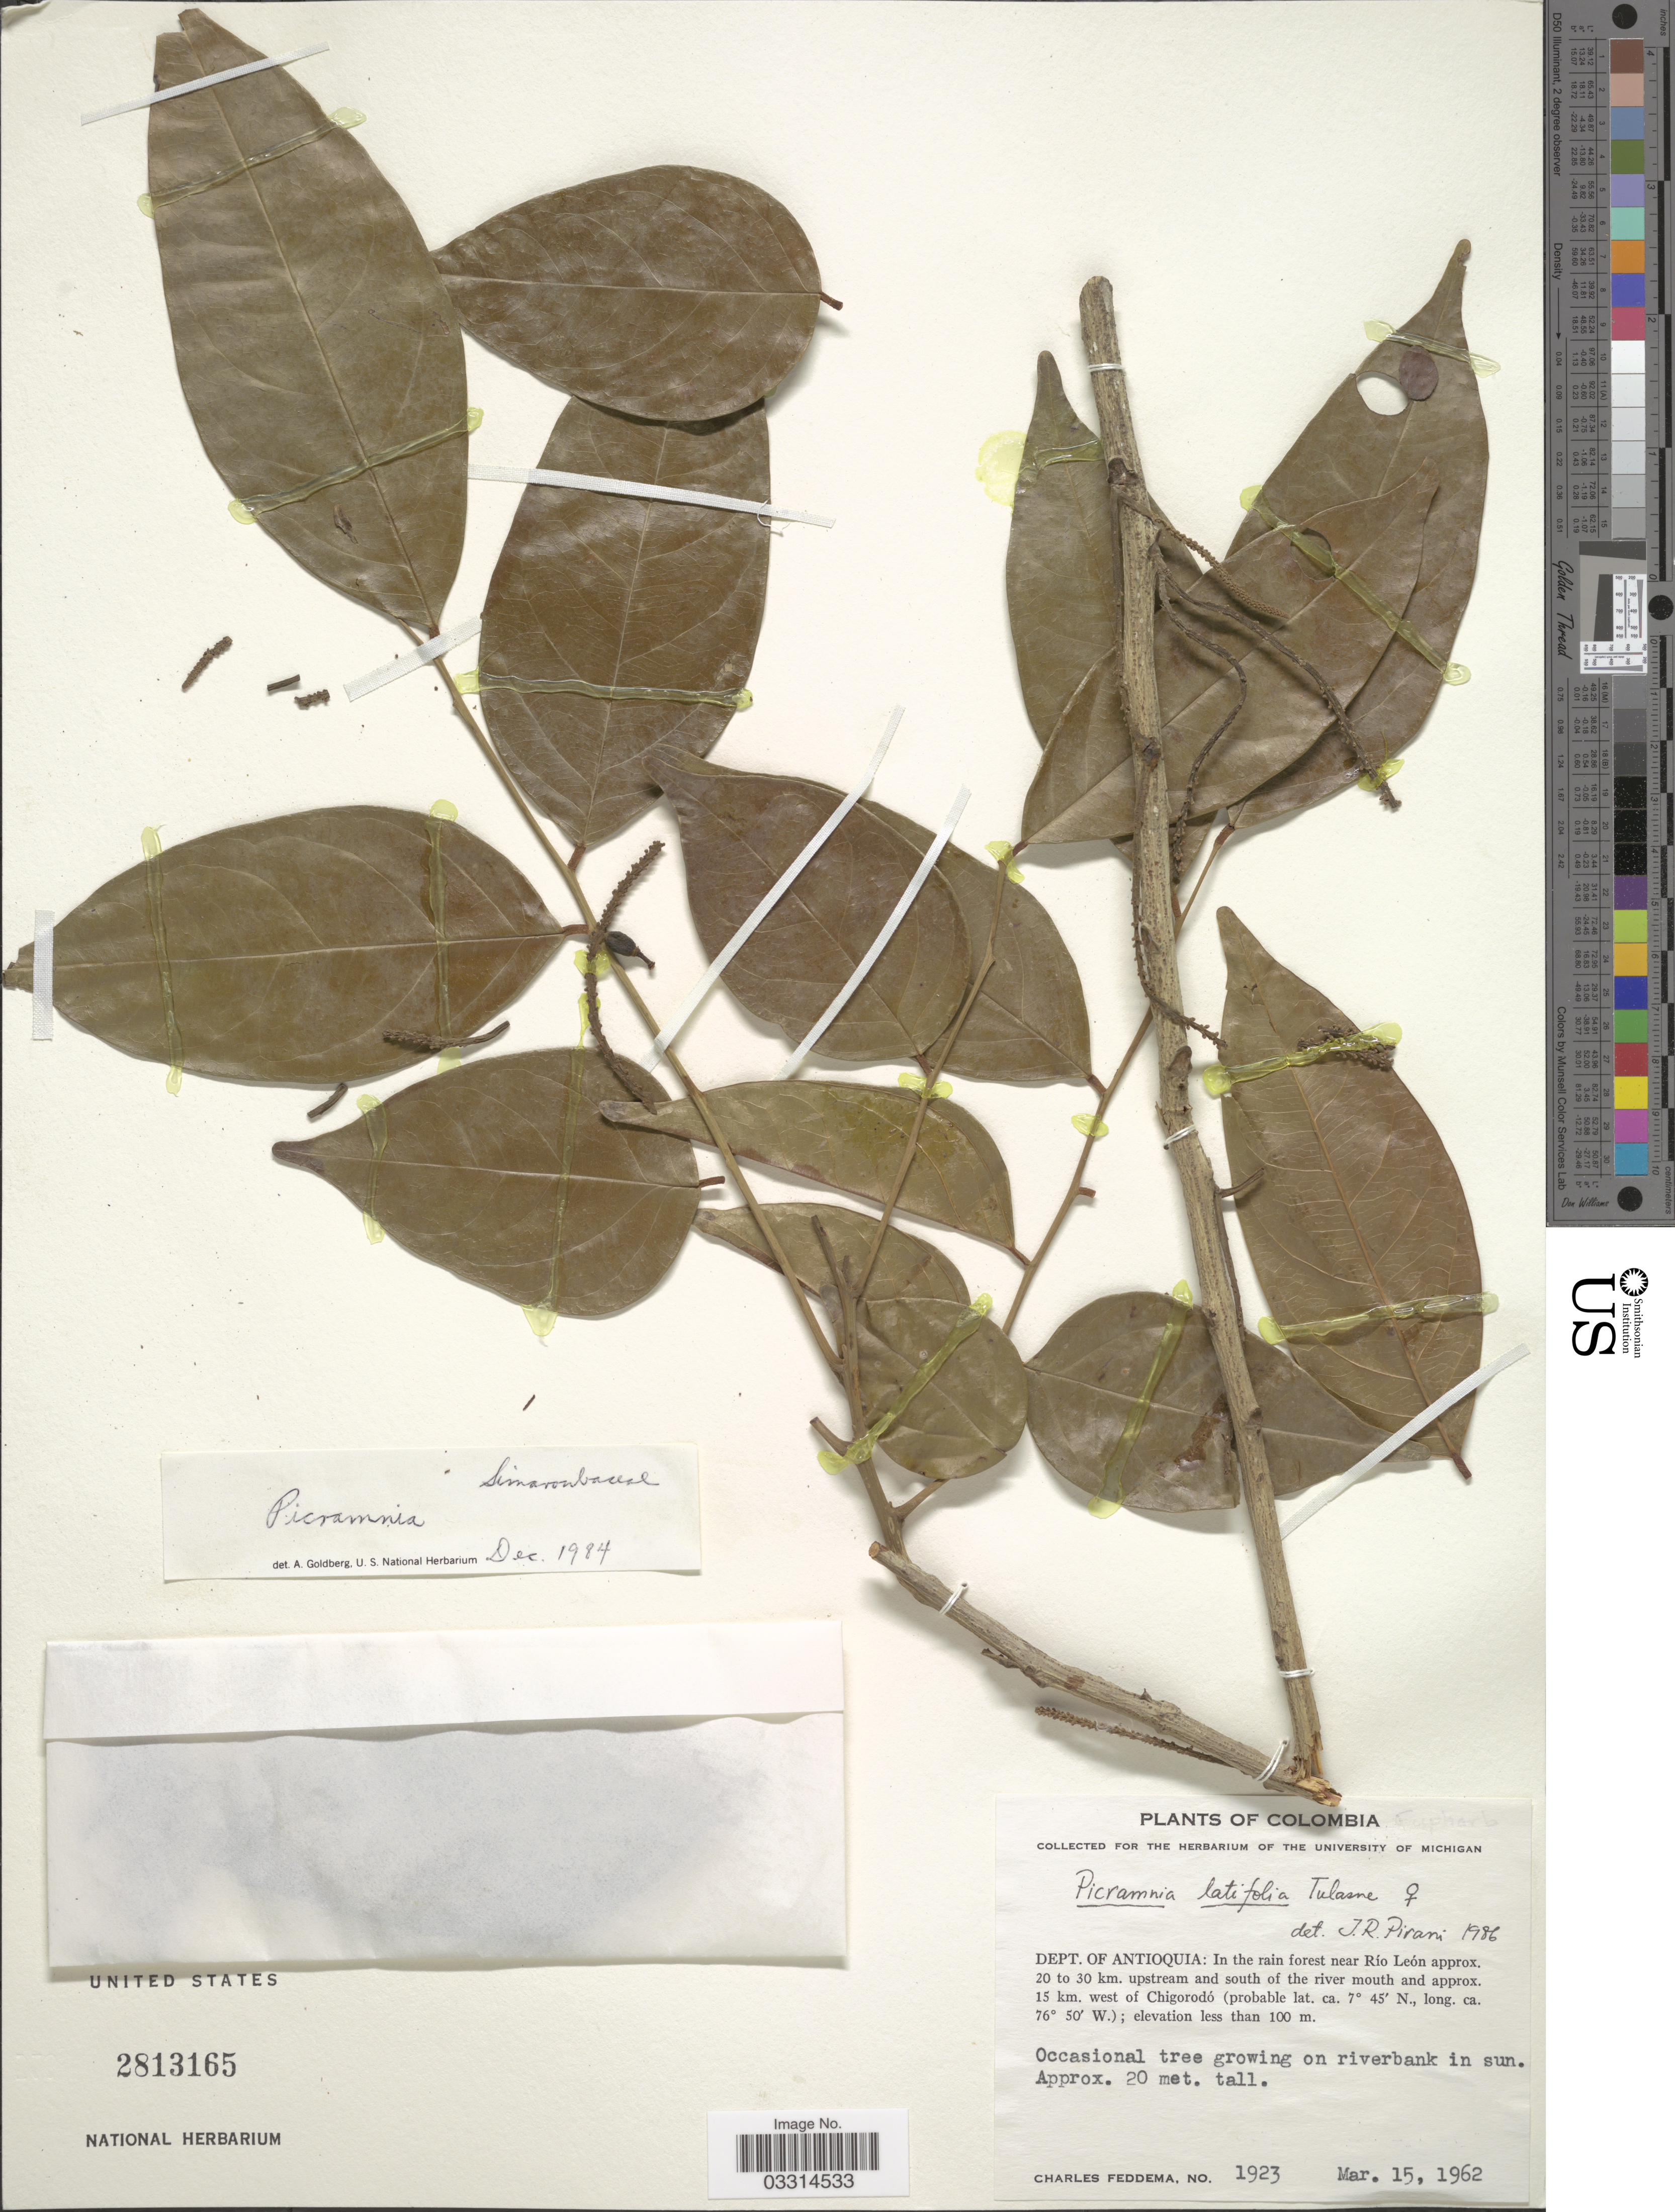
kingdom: Plantae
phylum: Tracheophyta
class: Magnoliopsida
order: Picramniales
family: Picramniaceae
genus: Picramnia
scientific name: Picramnia latifolia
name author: Tul.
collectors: C. Feddema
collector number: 1923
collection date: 1962-03-15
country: Colombia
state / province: Antioquia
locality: Dept. of Antioquia: In the rain forest near Río León approx. 20 to 30 km. upstream and south of the river mouth and approx. 15 km. west of Chigorodó.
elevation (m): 100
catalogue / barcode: US 2813165